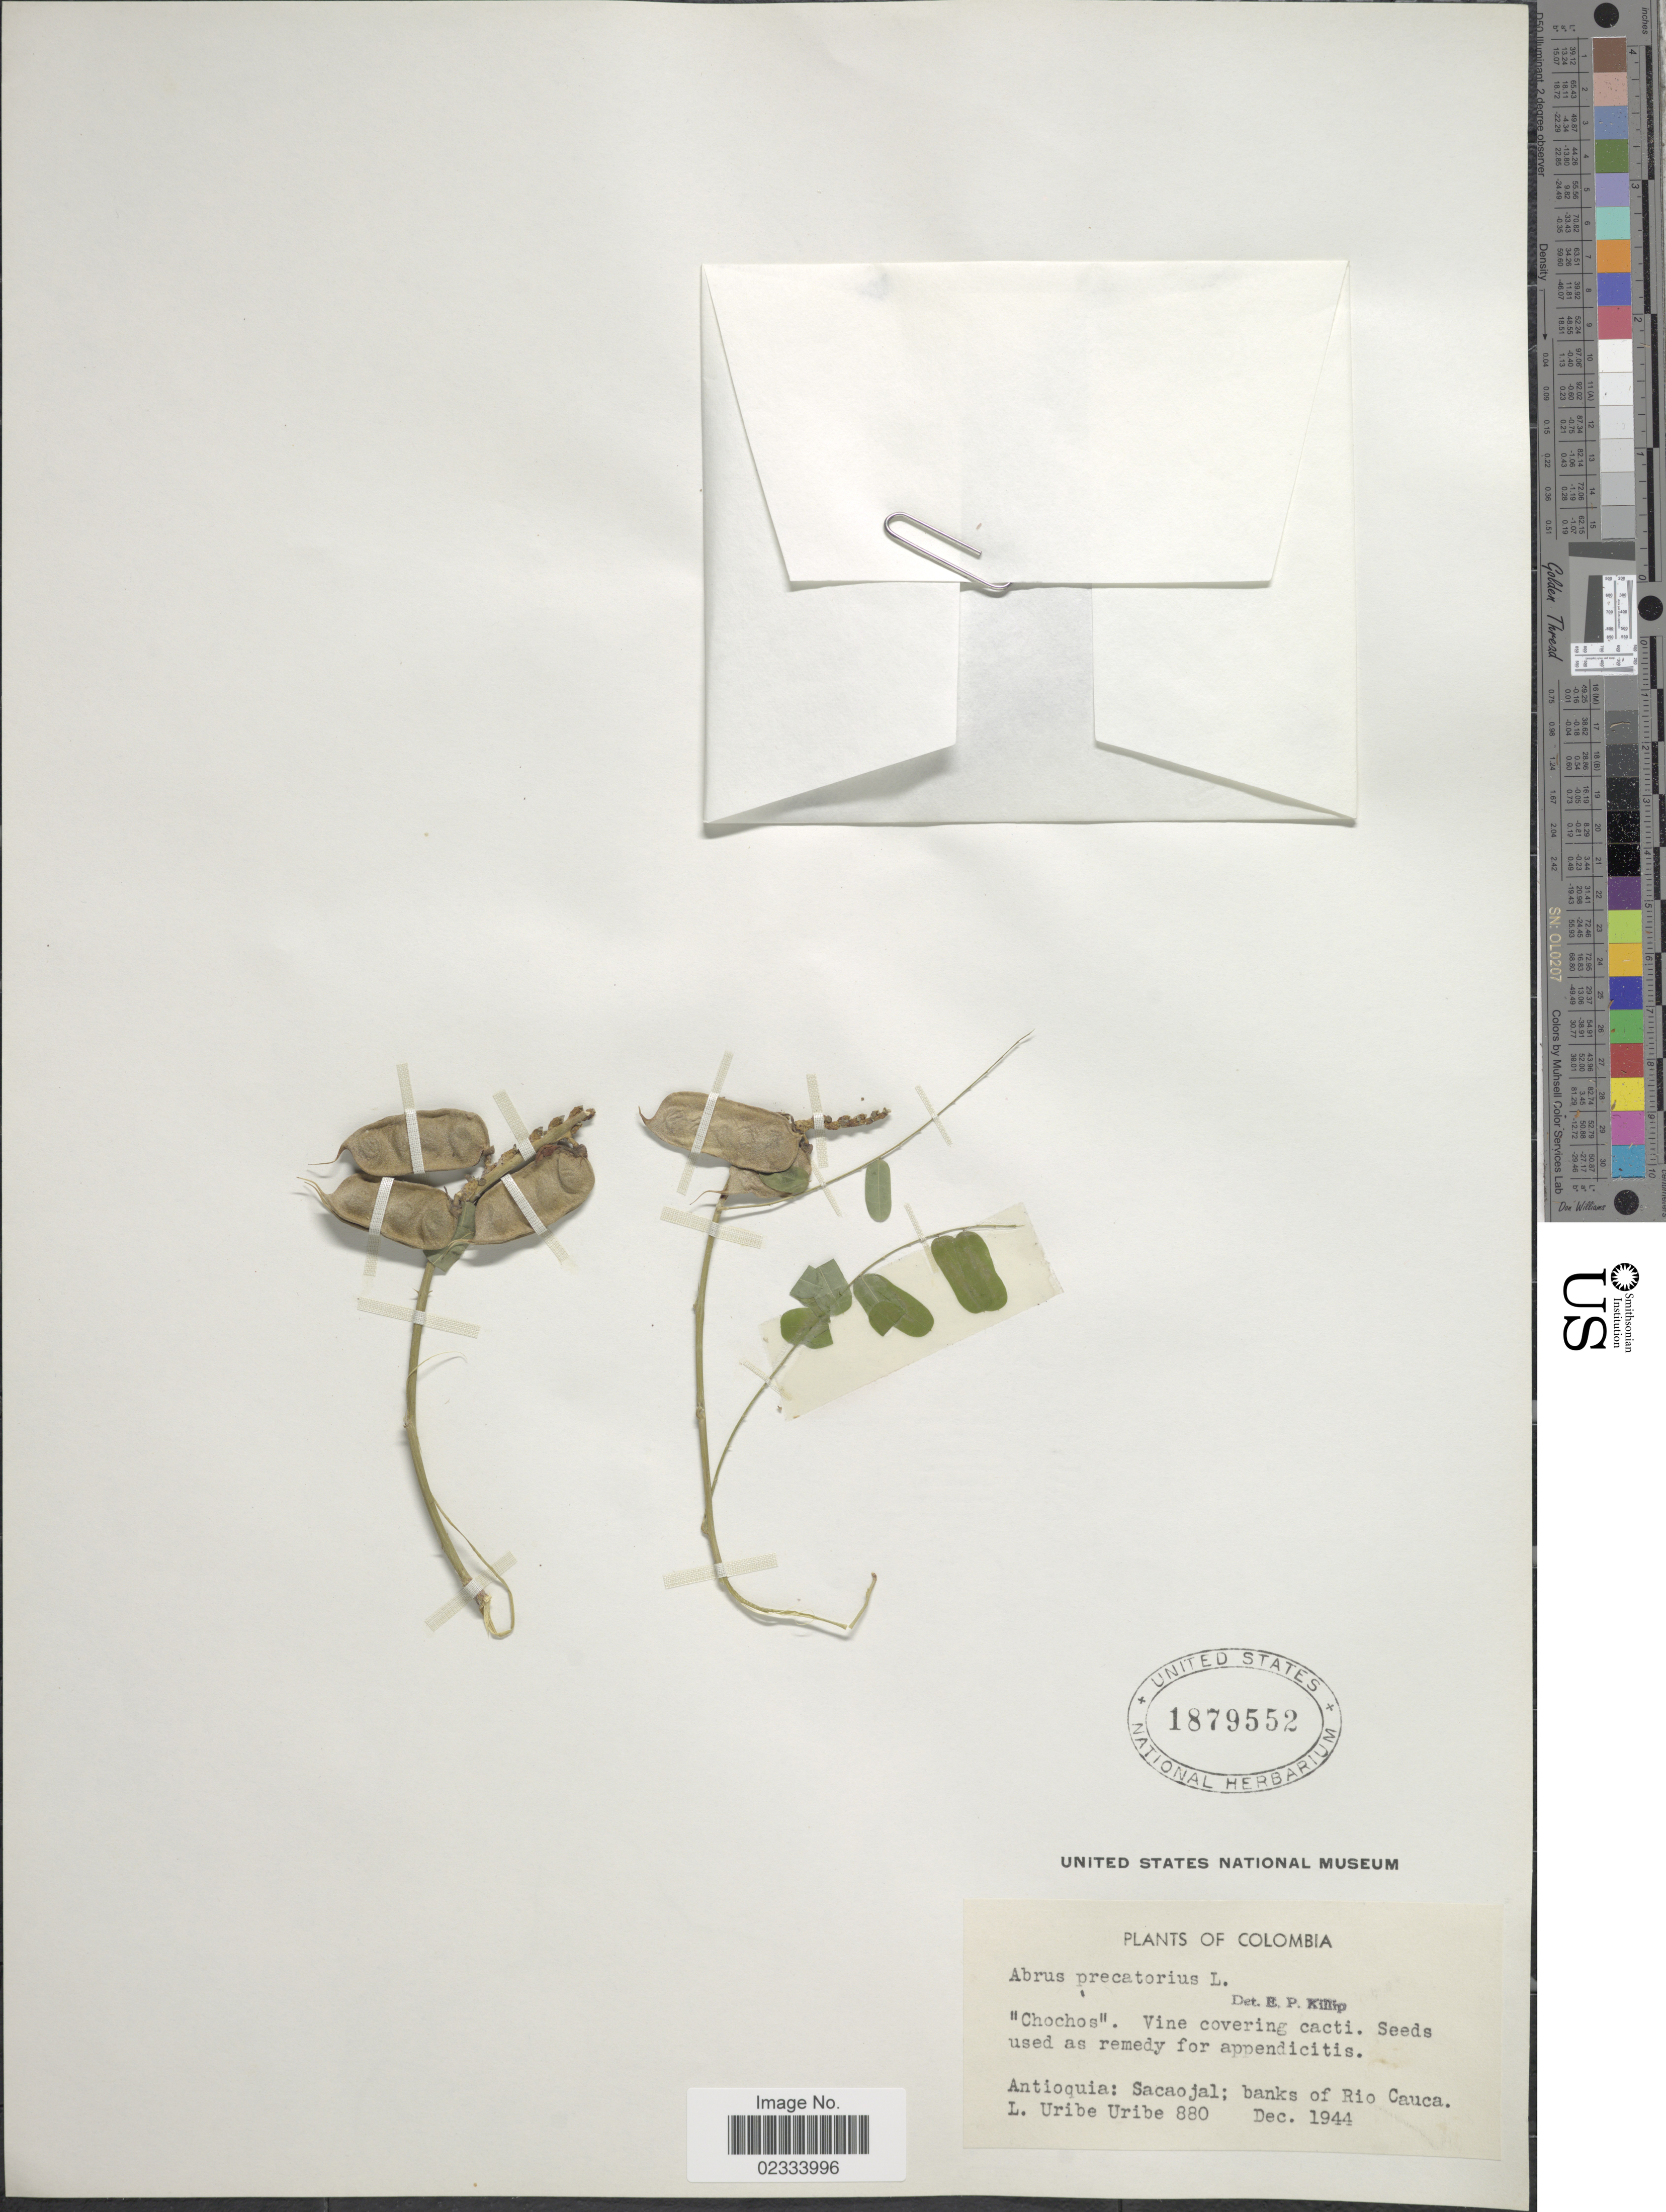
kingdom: Plantae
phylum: Tracheophyta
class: Magnoliopsida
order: Fabales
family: Fabaceae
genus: Abrus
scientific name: Abrus precatorius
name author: L.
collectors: L. Uribe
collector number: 880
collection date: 1944-12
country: Colombia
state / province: Antioquia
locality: Sacaojal; banks of Rio Cauca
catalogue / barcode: US 1879552